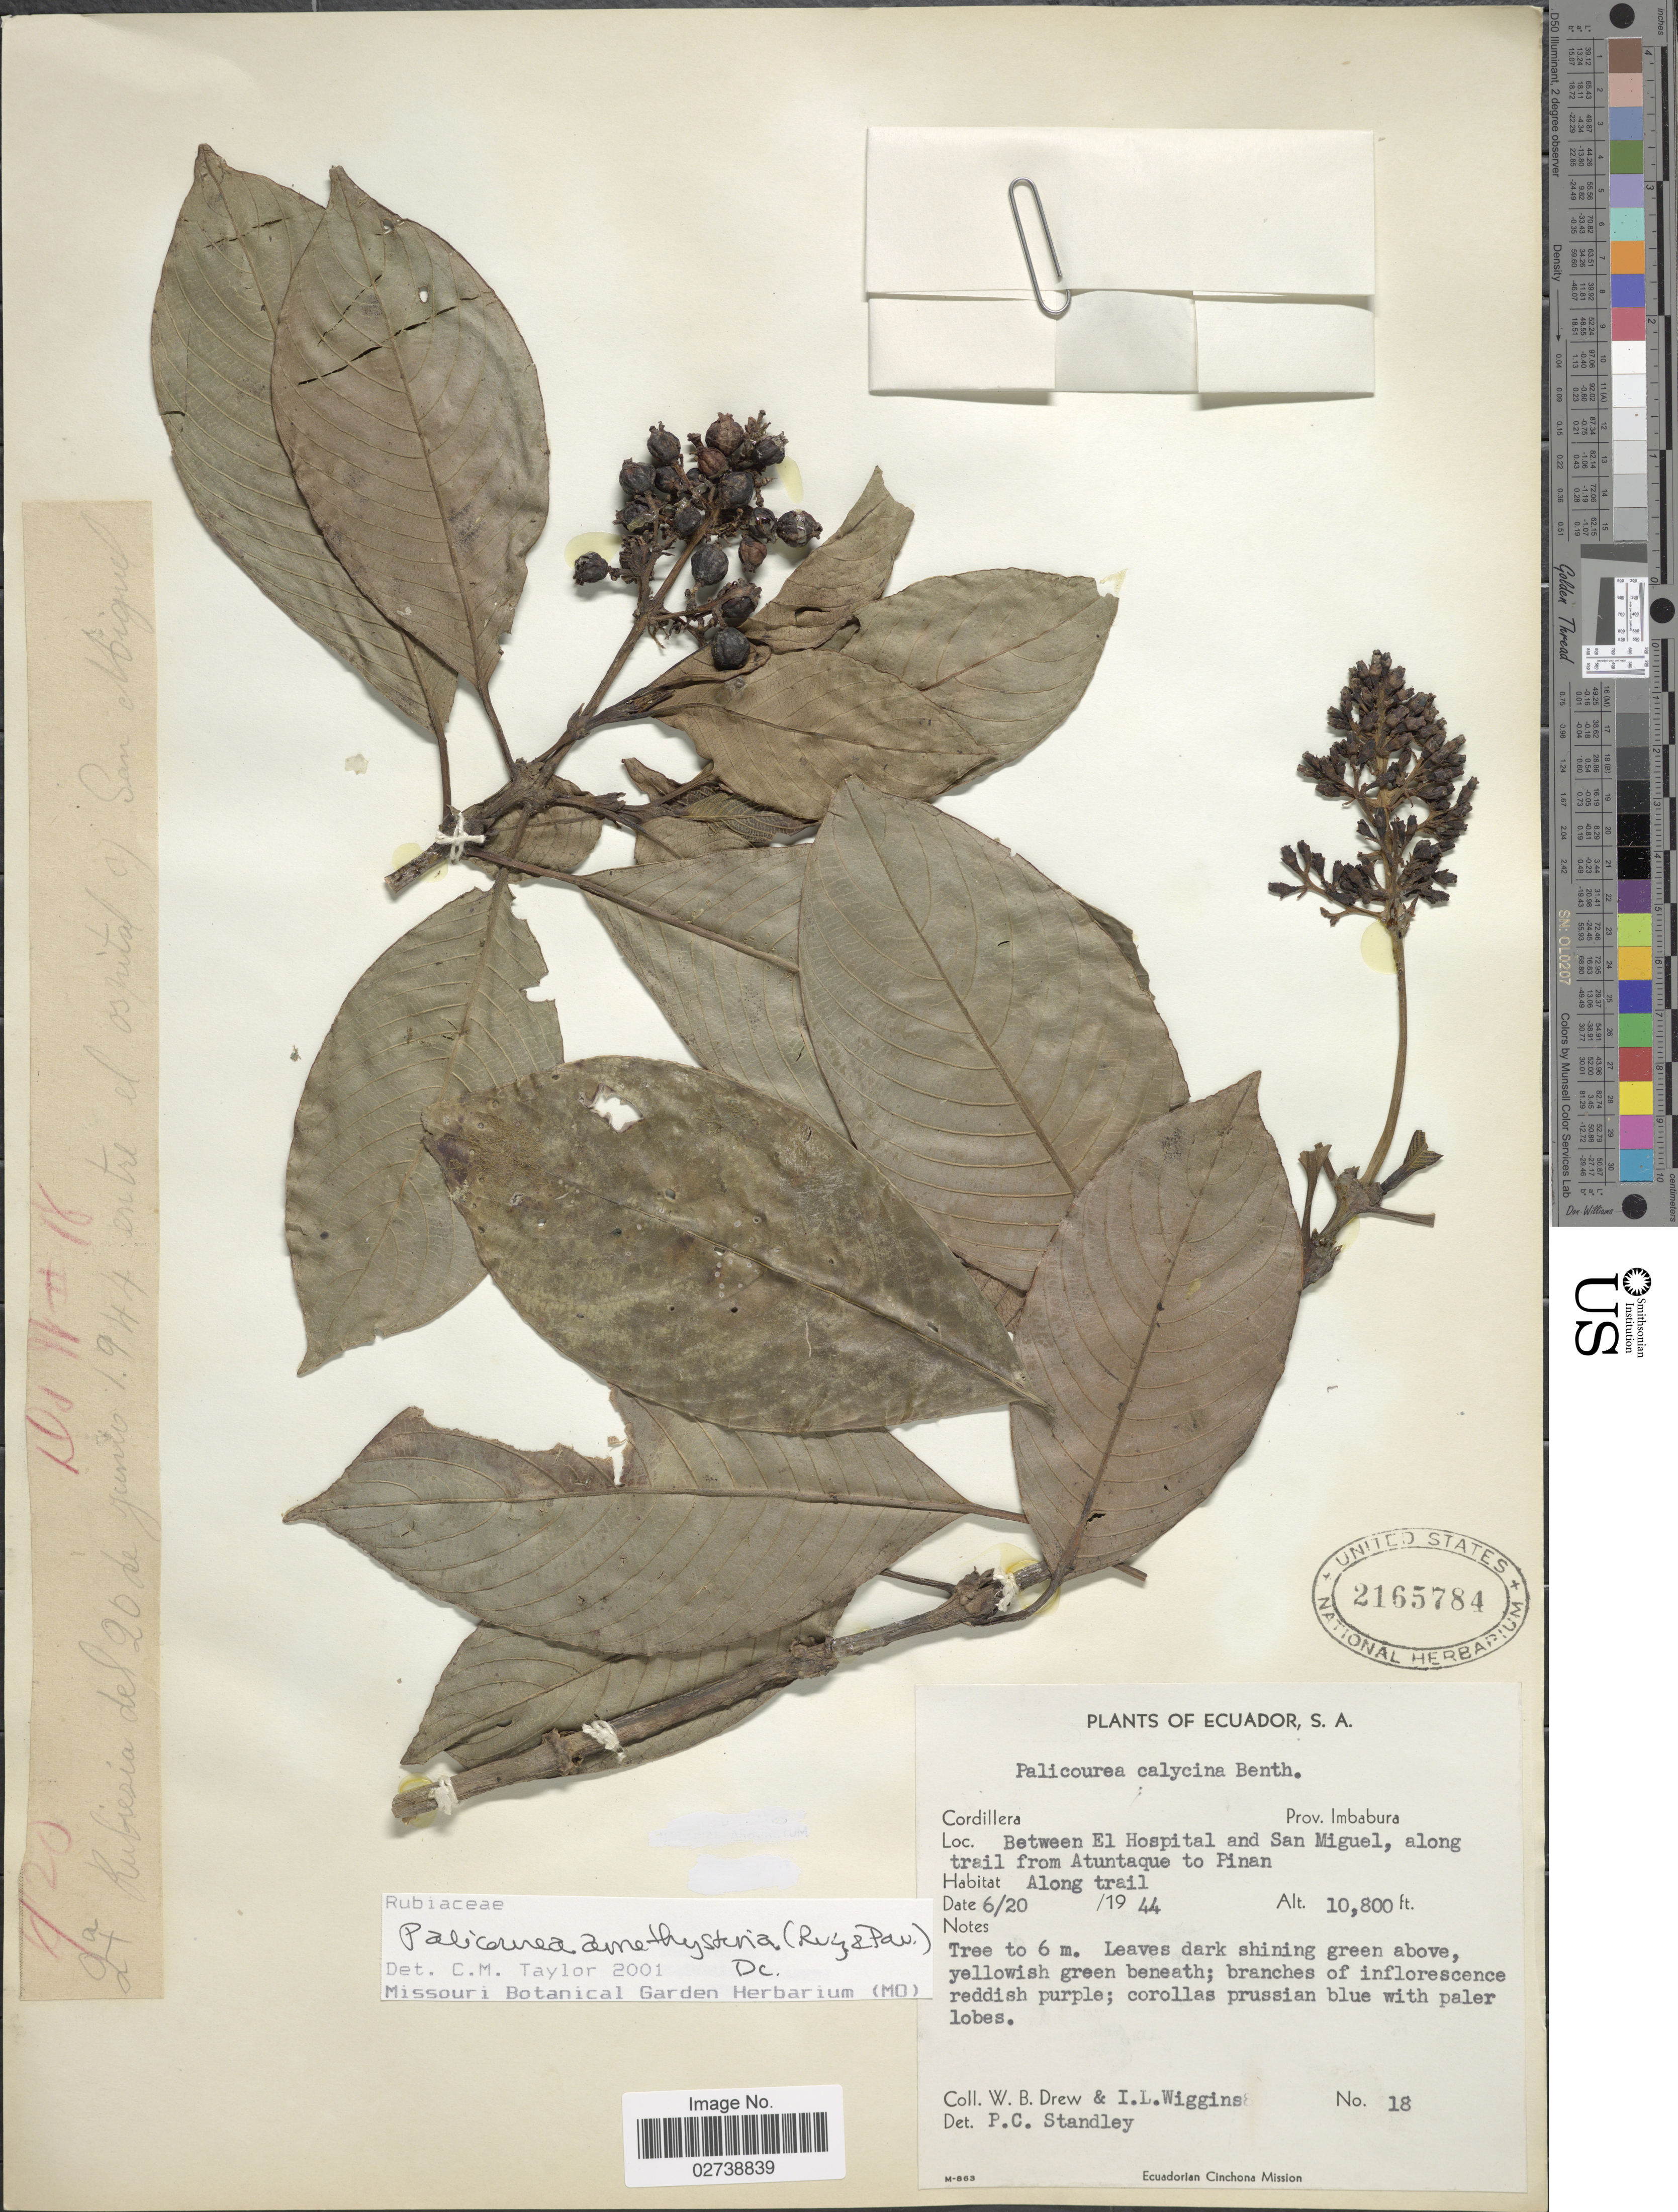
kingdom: Plantae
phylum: Tracheophyta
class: Magnoliopsida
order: Gentianales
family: Rubiaceae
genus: Palicourea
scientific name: Palicourea amethystina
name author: (Ruiz & Pav.) DC.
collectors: W. B. Drew & I. L. Wiggins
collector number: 18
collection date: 1944-06-20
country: Ecuador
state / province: Imbabura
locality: Cordillera, Between El Hospital and San Miguel, along trail from Atuntaque to Pinan, along trail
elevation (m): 3292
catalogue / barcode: US 2165784